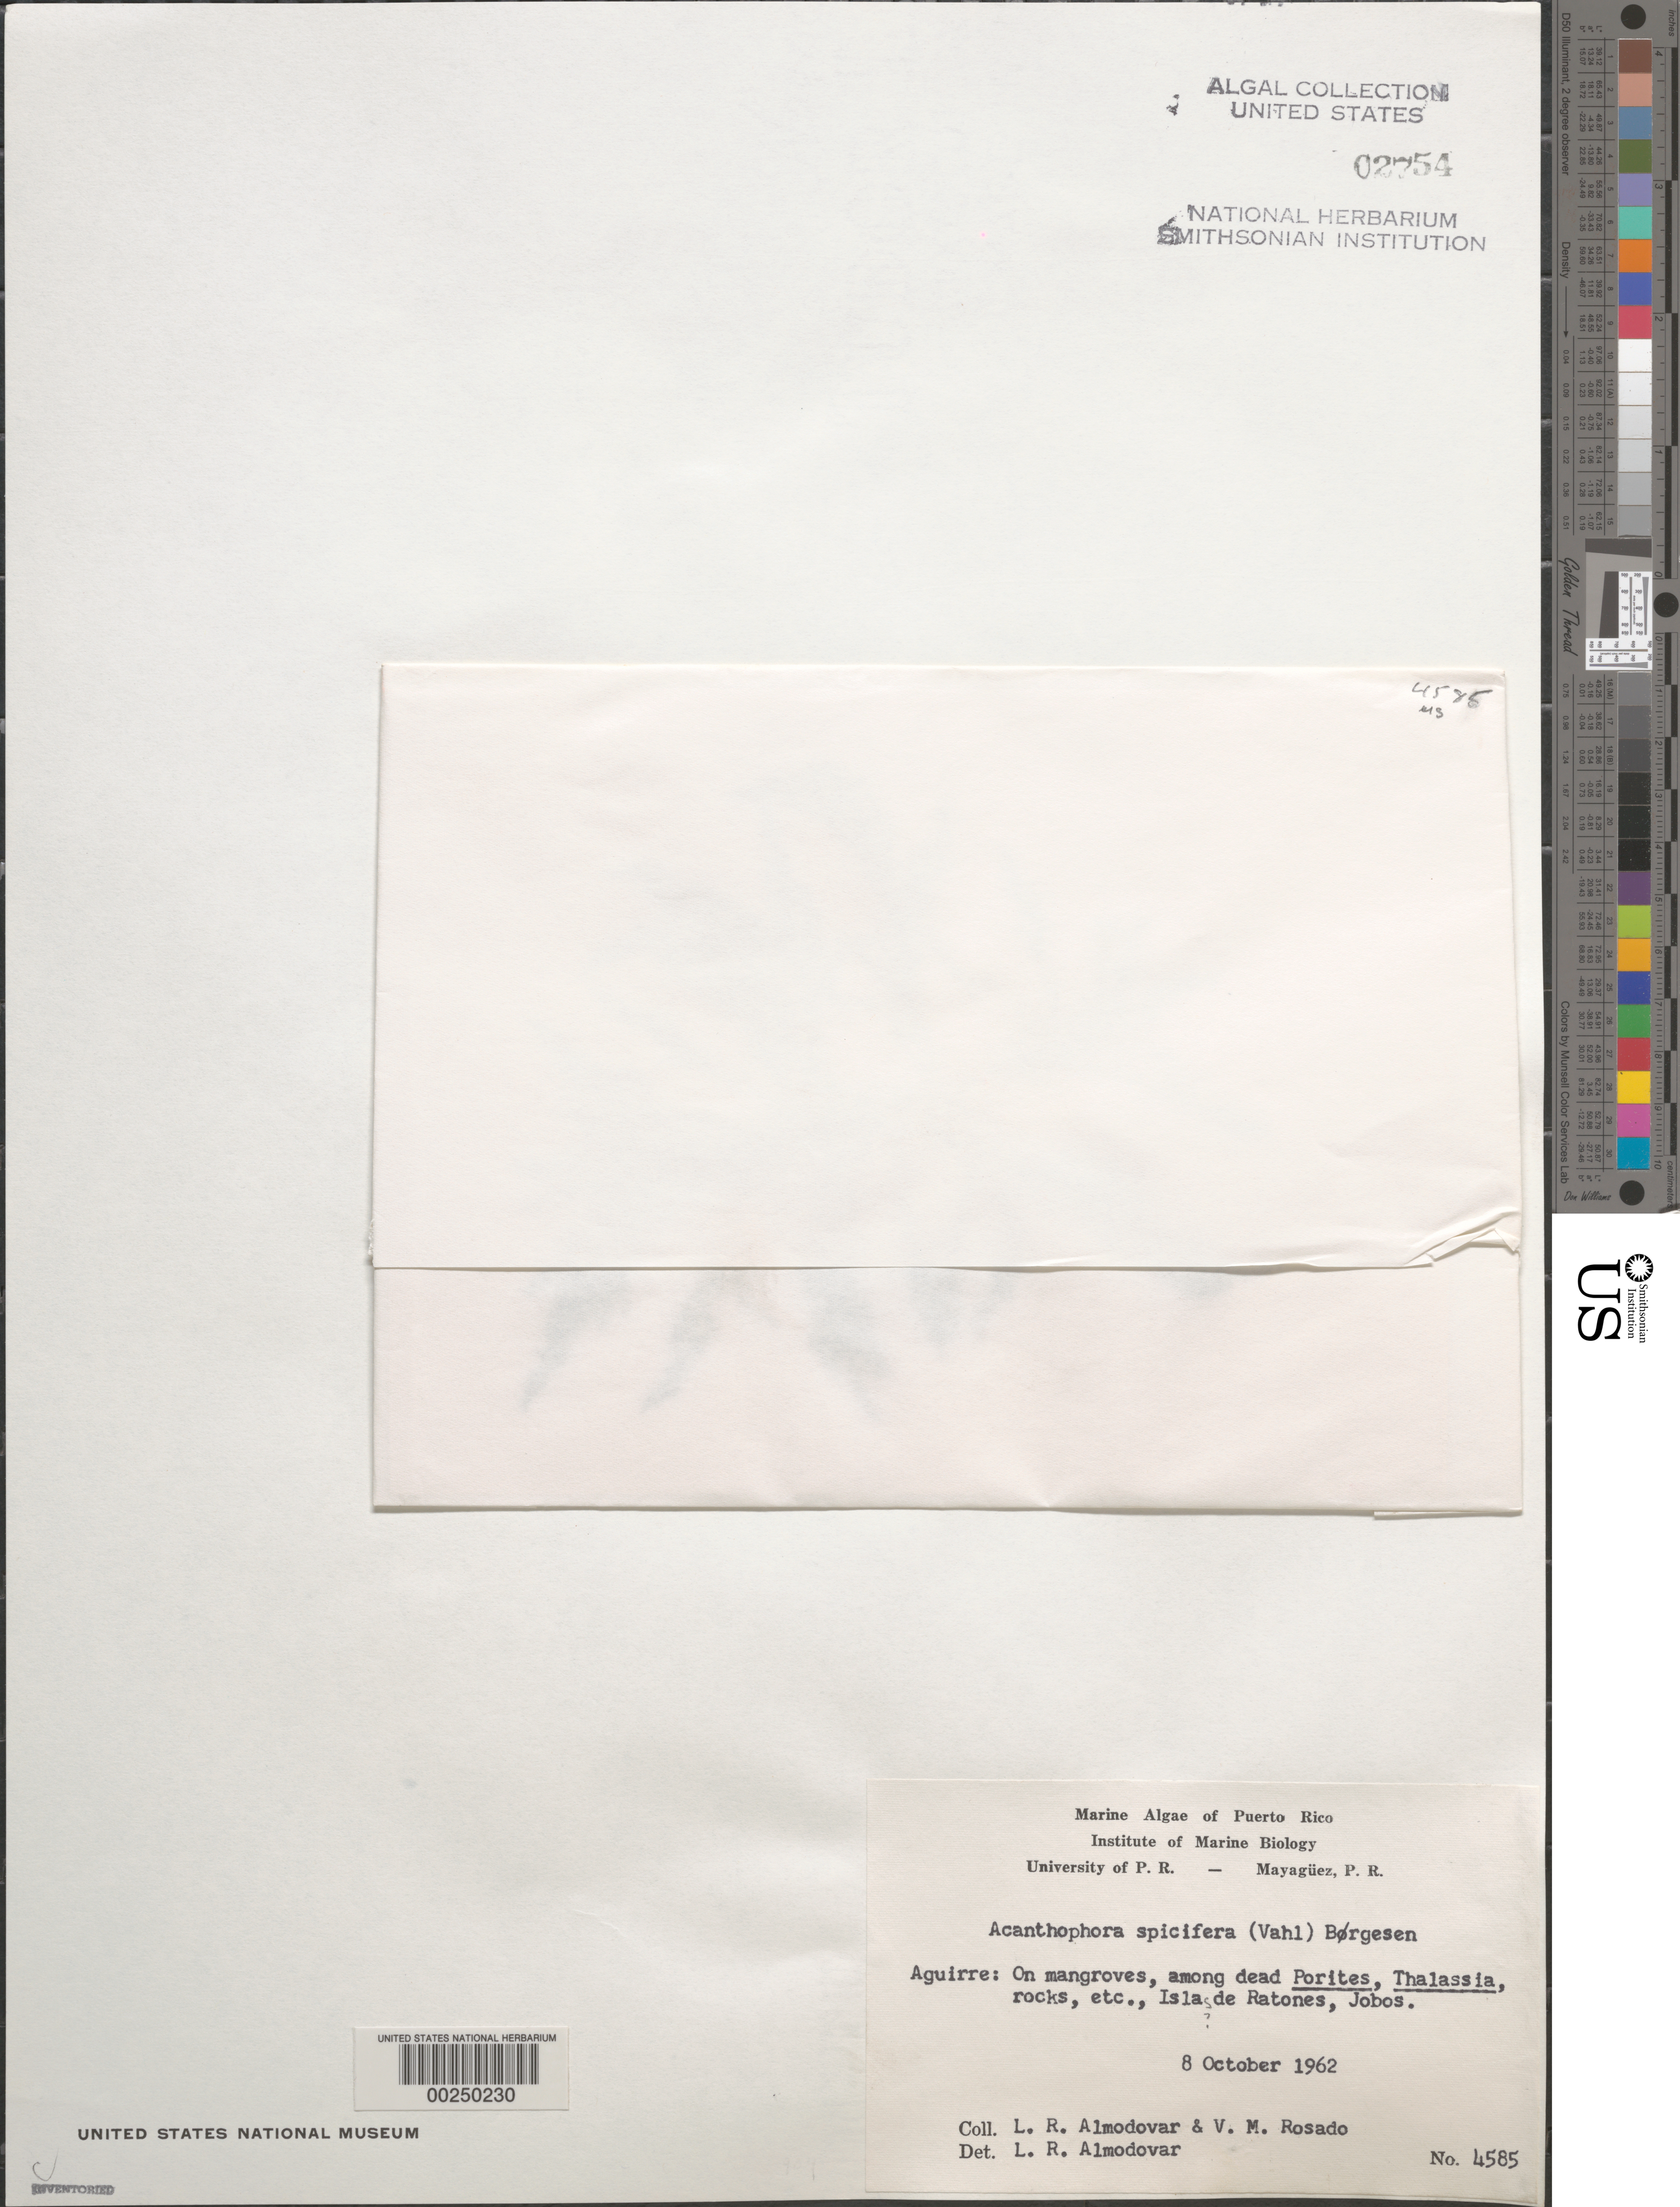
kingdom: Plantae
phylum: Rhodophyta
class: Florideophyceae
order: Ceramiales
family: Rhodomelaceae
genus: Acanthophora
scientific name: Acanthophora spicifera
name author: (Vahl) Børgesen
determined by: Almodovar, L. R.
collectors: L. Almodovar & V. Rosado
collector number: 4585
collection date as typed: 08 Oct 1962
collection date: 1962-10-08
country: Puerto Rico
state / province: Guayama / Salinas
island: Isla de Ratones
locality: Aguirre, Jobos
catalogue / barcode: US 2754